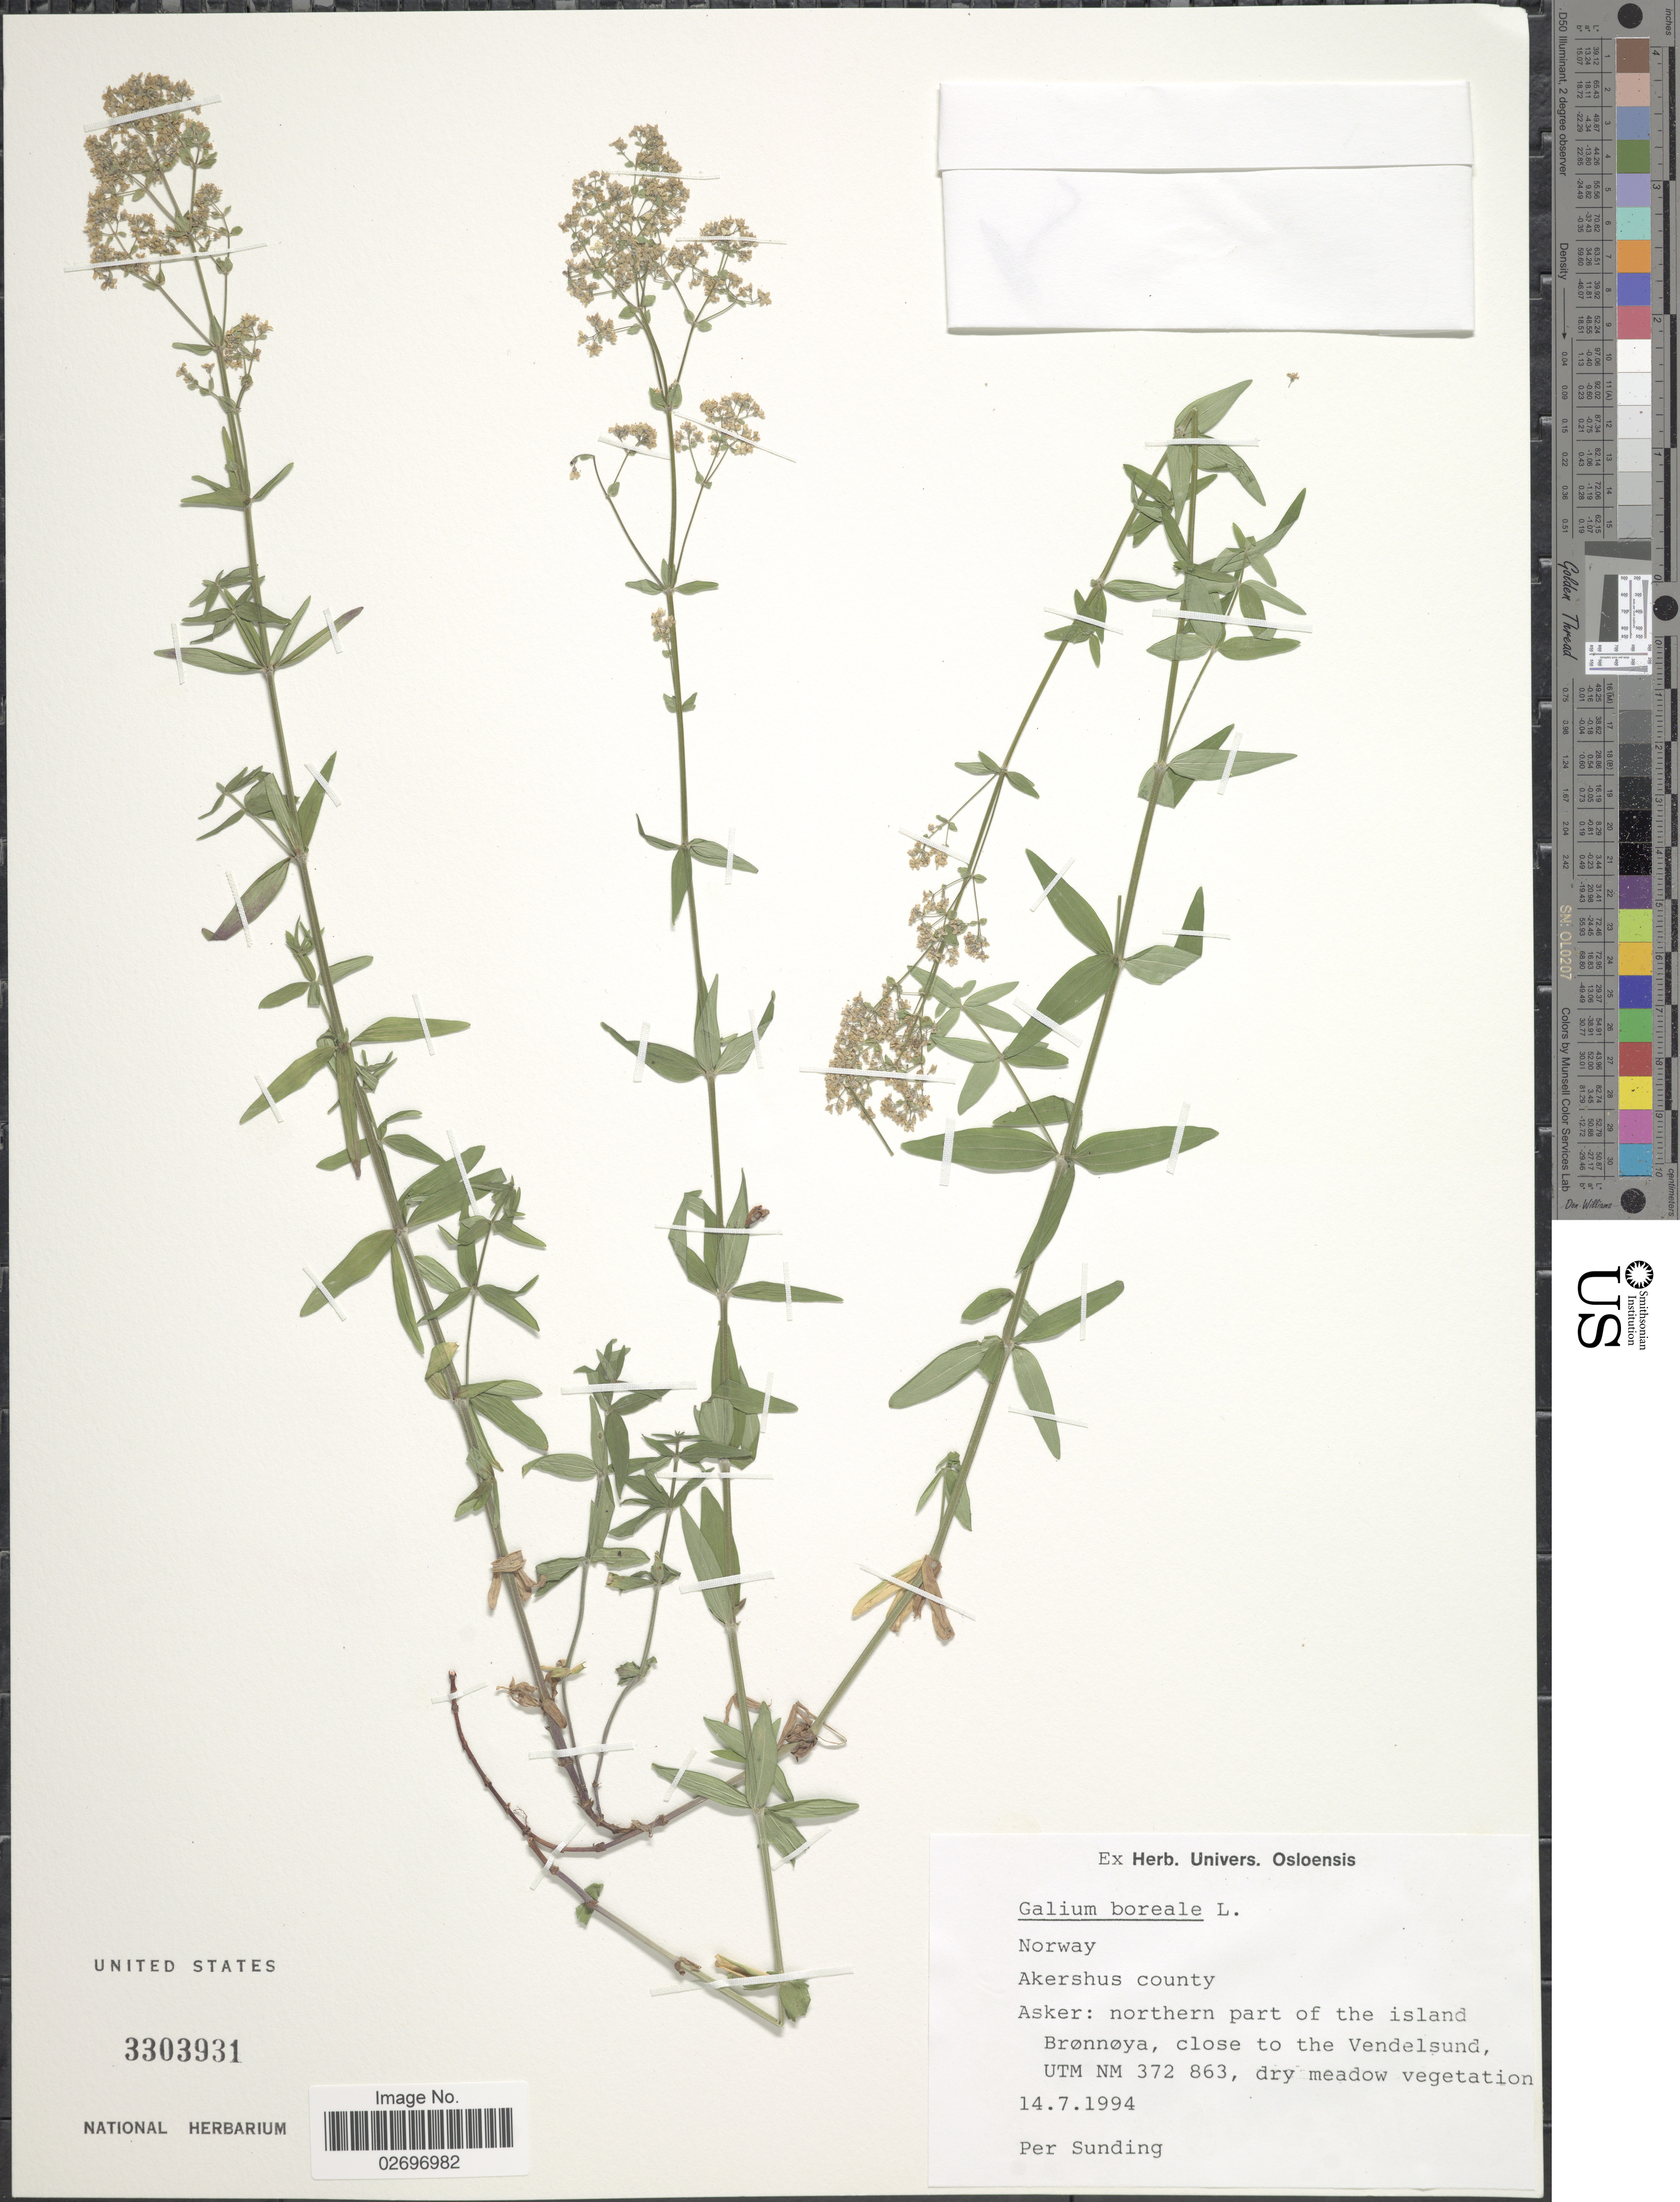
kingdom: Plantae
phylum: Tracheophyta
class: Magnoliopsida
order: Gentianales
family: Rubiaceae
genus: Galium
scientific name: Galium boreale L.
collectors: P. O. Sunding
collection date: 1994-07-14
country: Norway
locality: Akershus County: Asker: northern parth of the island Bronnoya, close to the Vendelsund, UTM NM 372 863, dry meadow vegetation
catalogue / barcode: US 3303931